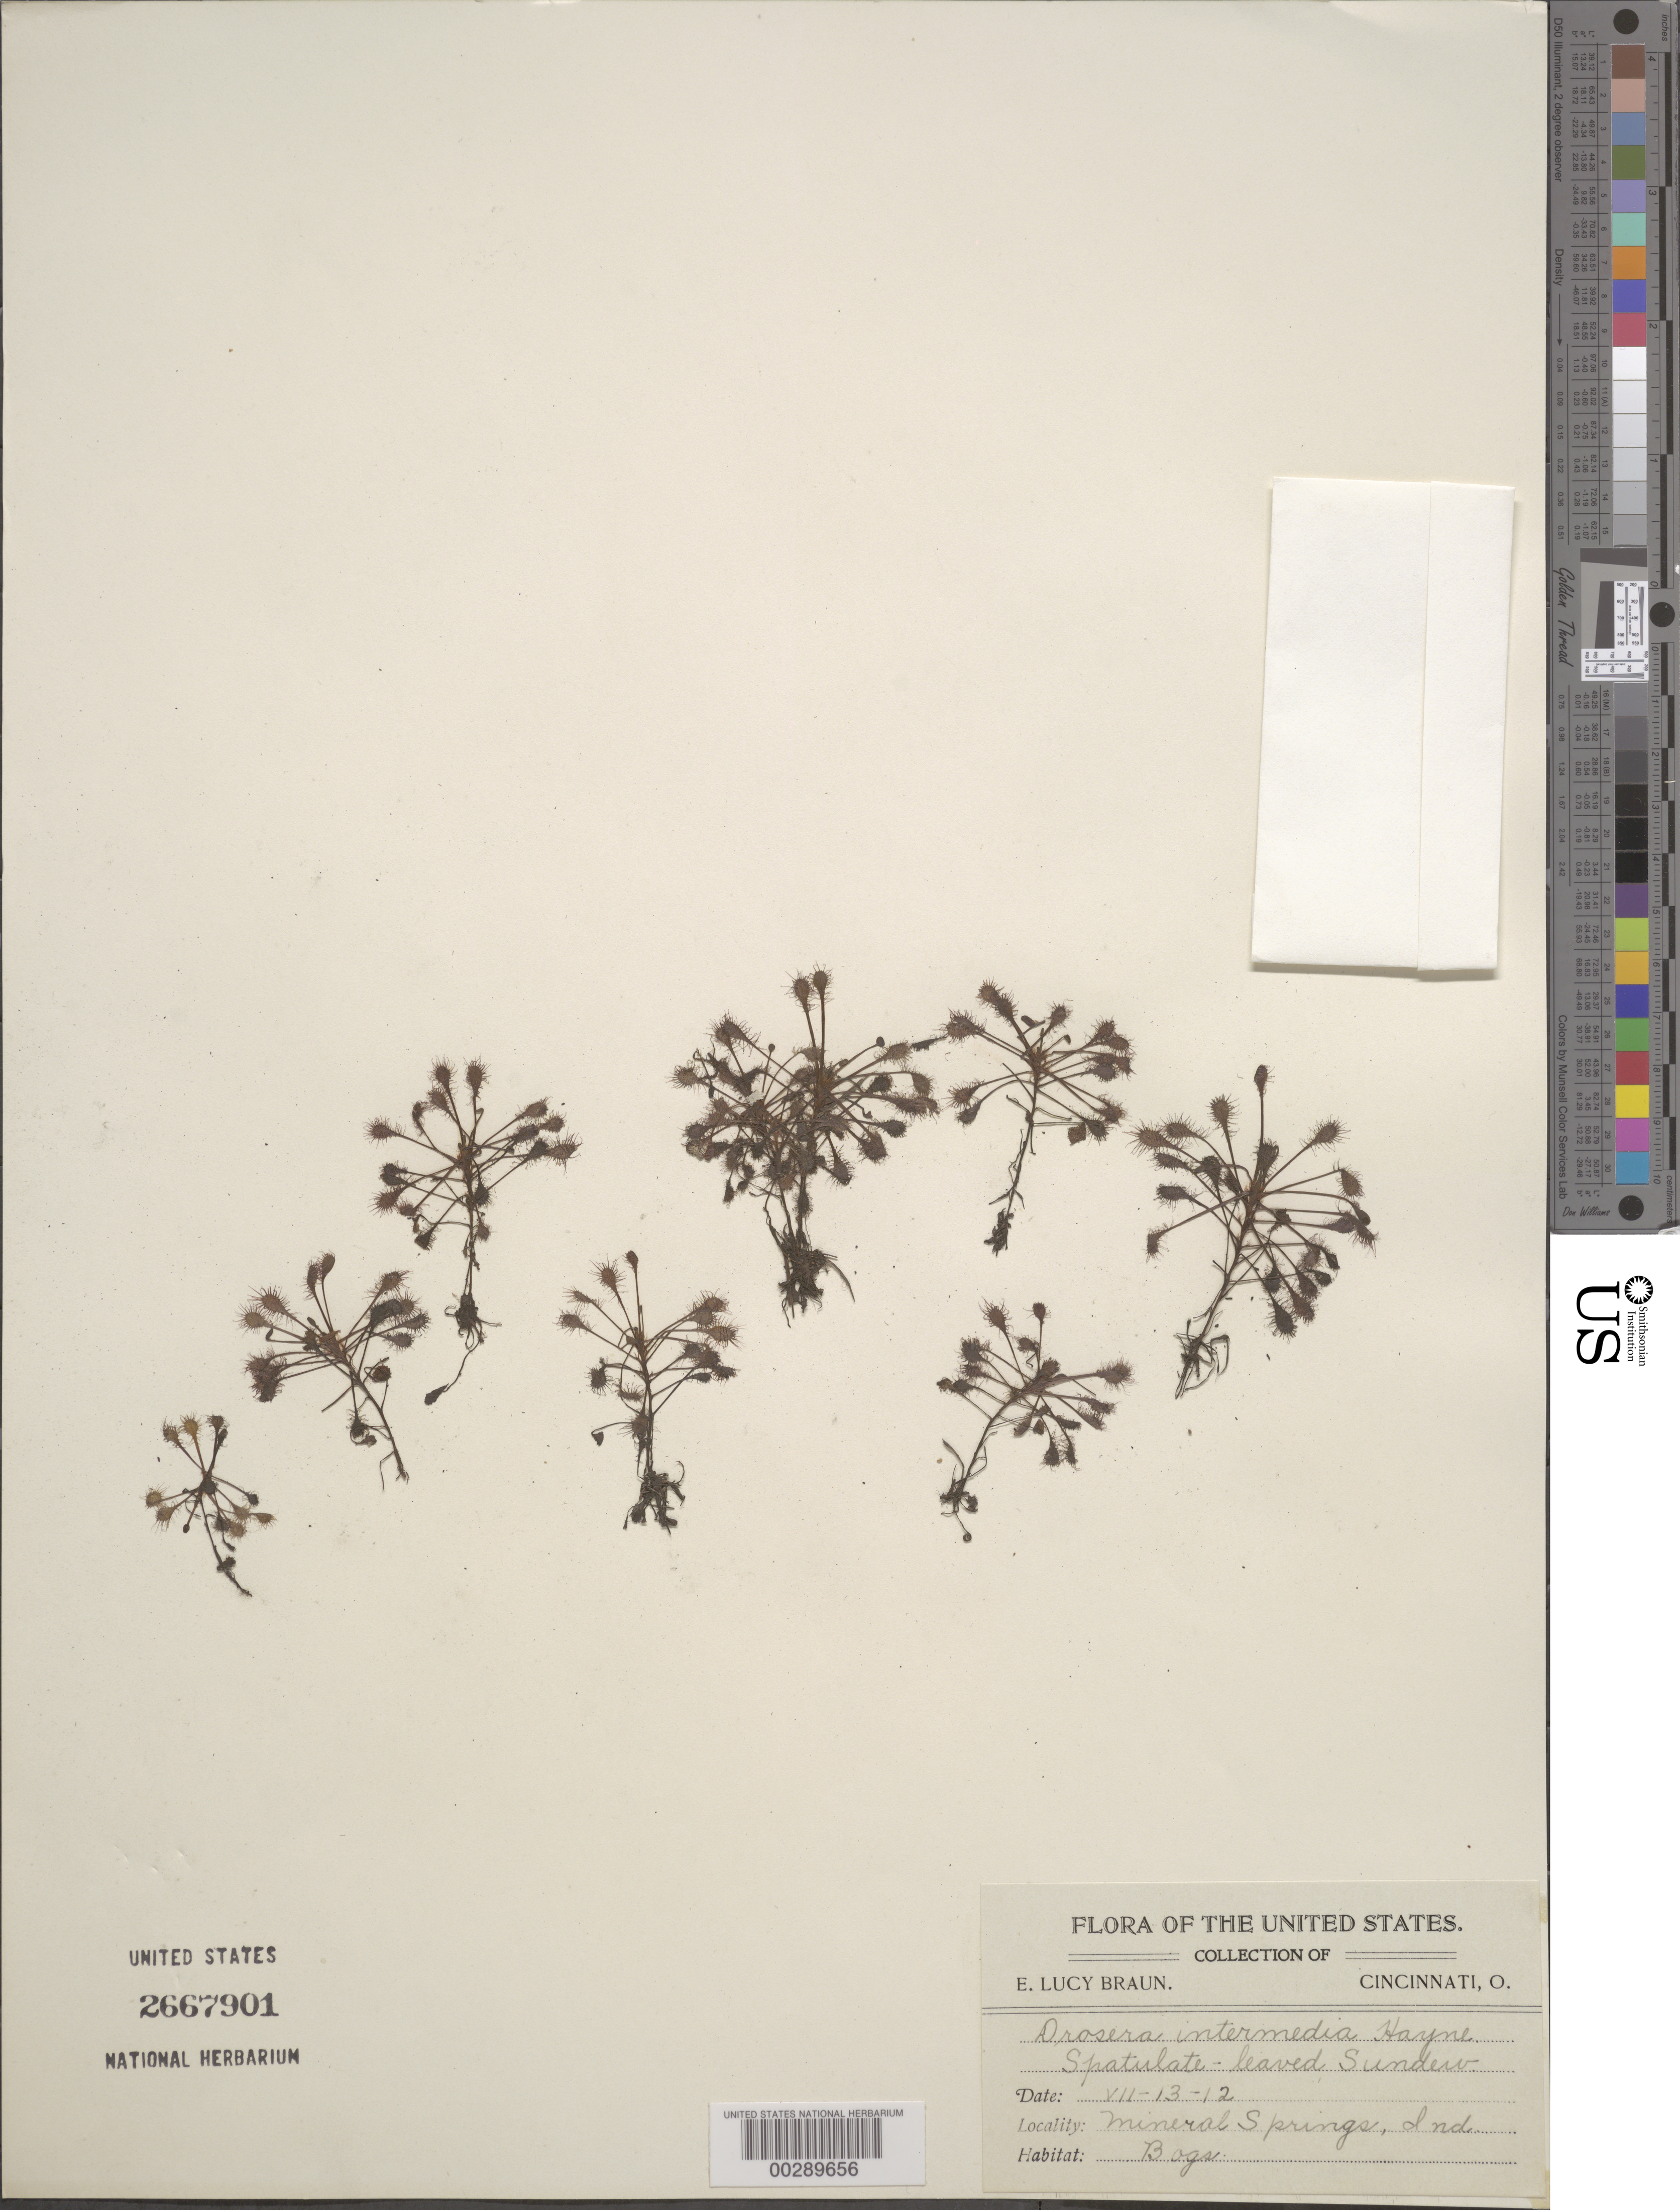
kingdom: Plantae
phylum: Tracheophyta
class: Magnoliopsida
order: Caryophyllales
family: Droseraceae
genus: Drosera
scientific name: Drosera intermedia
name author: Hayne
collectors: E. L. Braun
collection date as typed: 13 Jul 1912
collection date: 1912-07-13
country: United States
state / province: Indiana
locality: Mineral springs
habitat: Bogs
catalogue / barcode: US 2667901